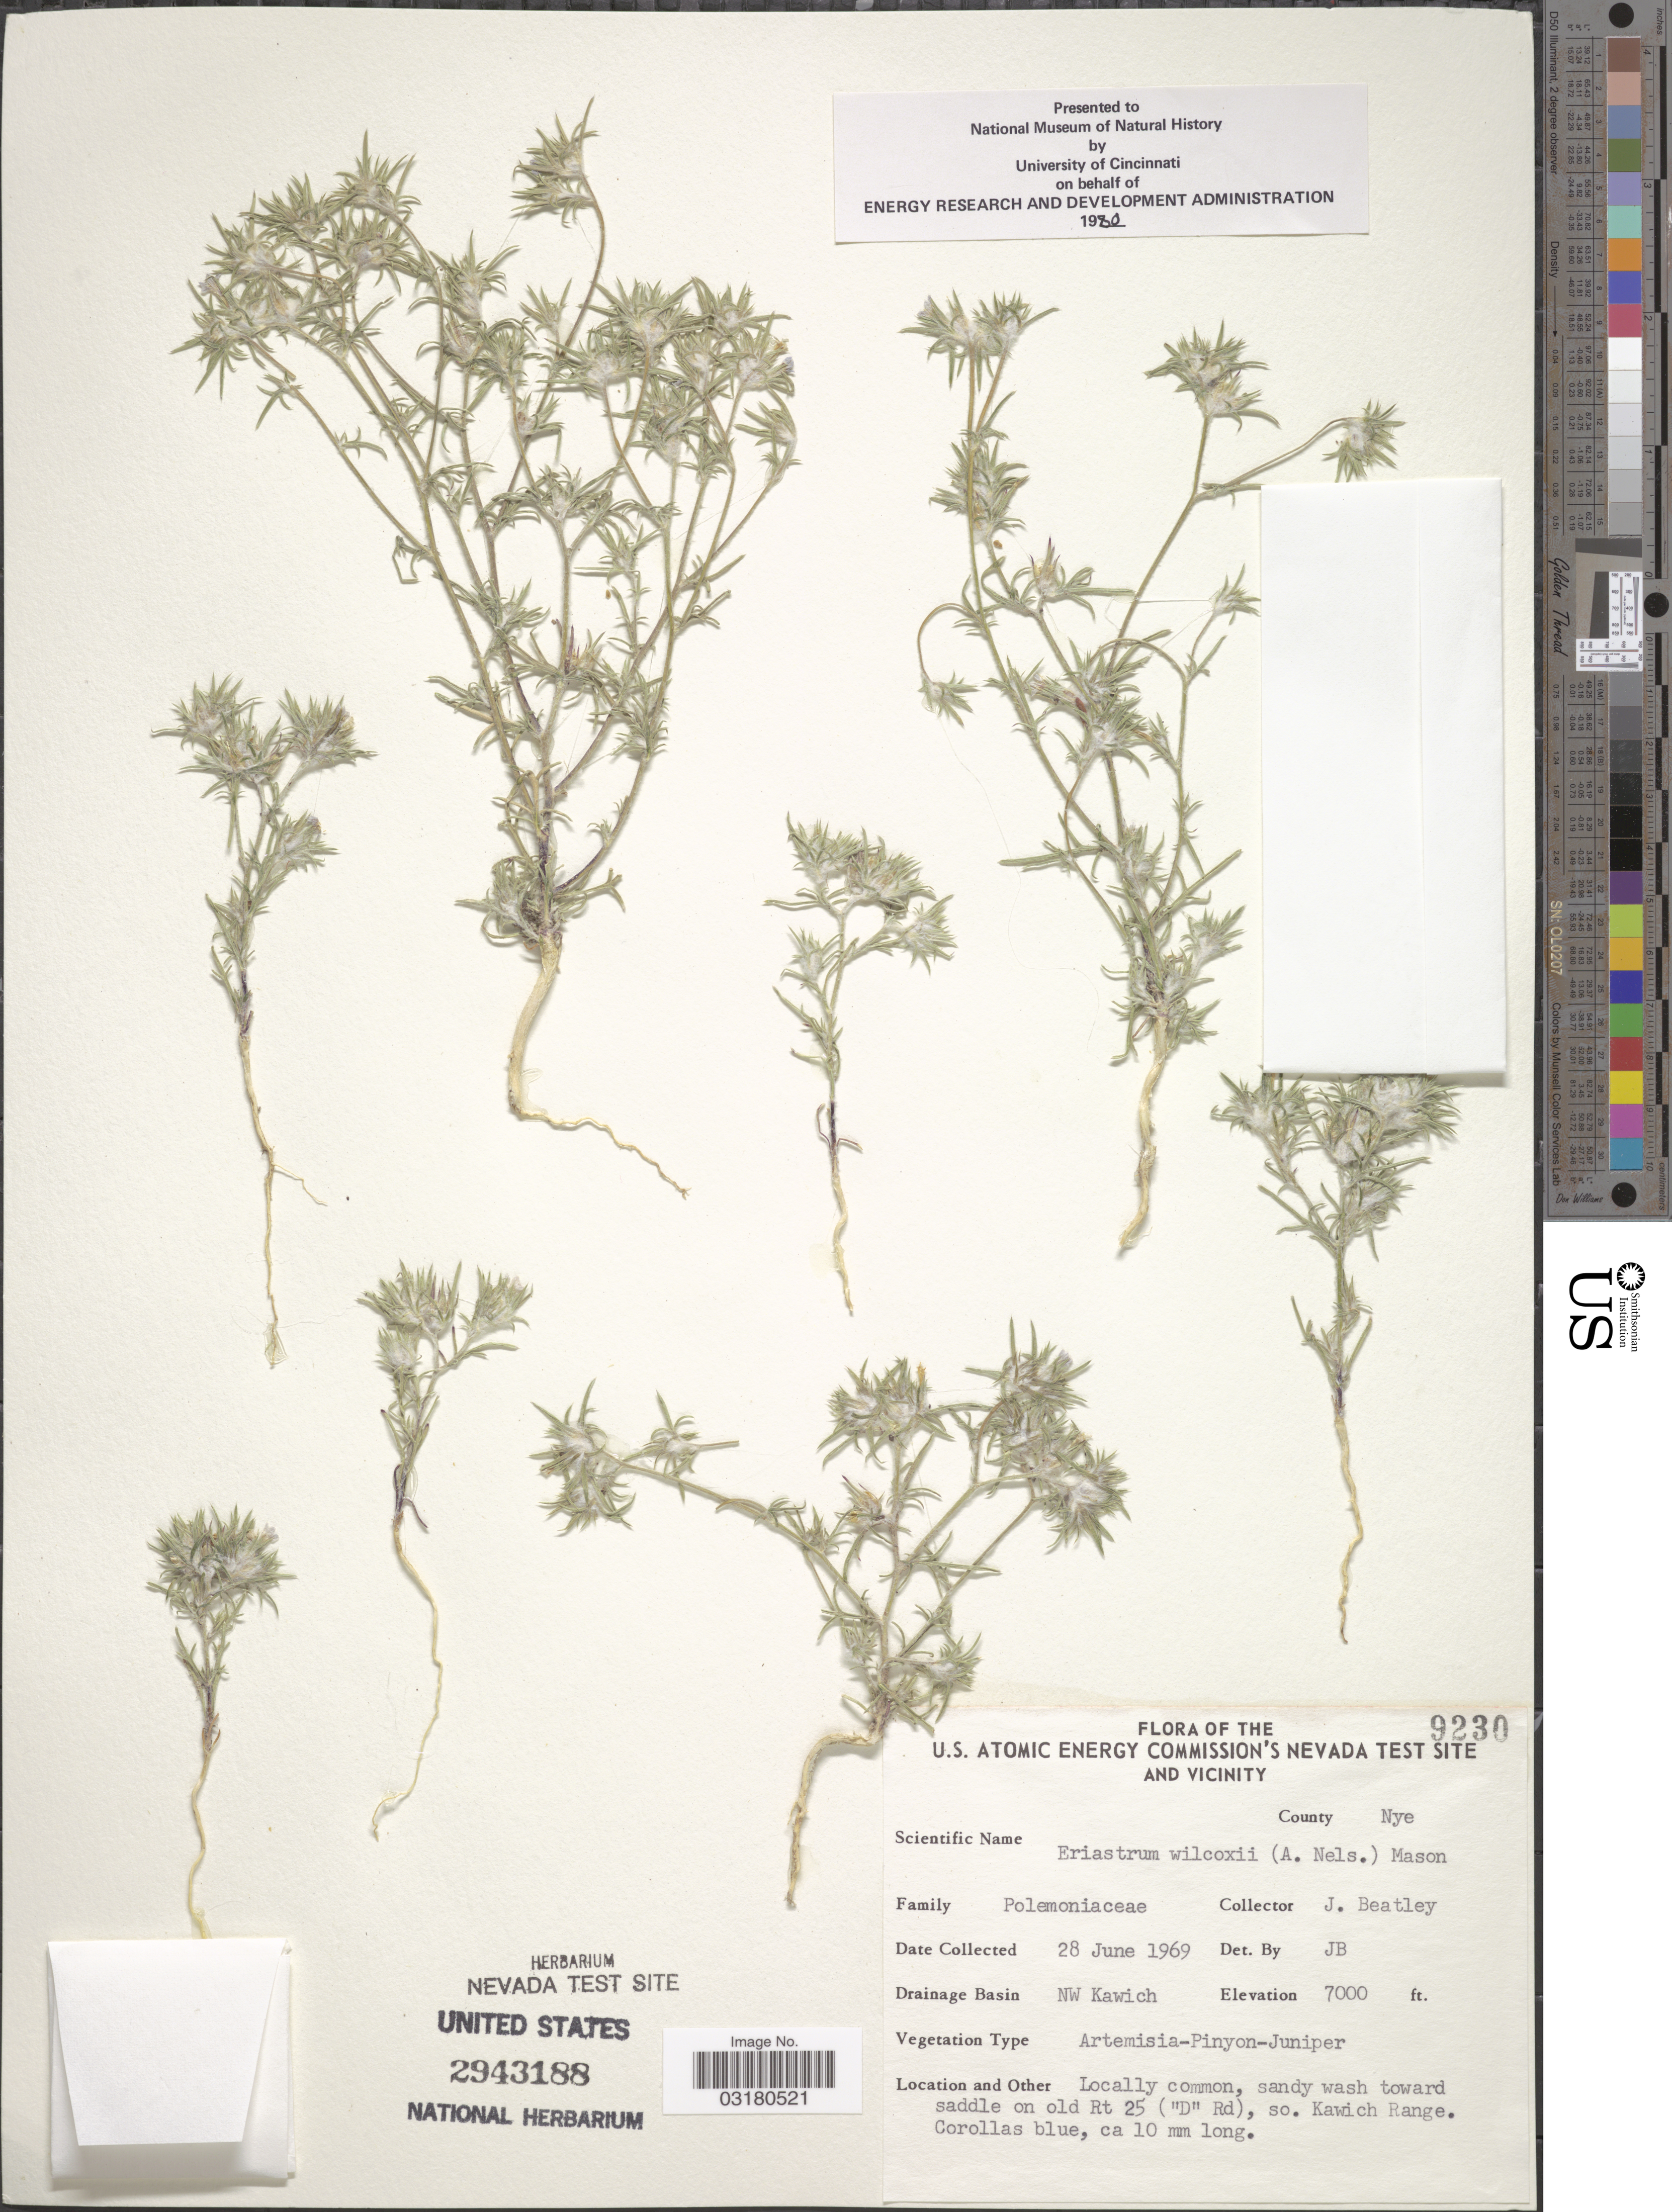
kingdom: Plantae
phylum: Tracheophyta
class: Magnoliopsida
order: Ericales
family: Polemoniaceae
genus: Eriastrum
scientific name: Eriastrum wilcoxii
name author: (A. Nelson) H. Mason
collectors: J. C. Beatley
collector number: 9230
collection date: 1969-06-28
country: United States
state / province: Nevada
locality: U.S. Atomic Energy Commission's Nevada Test Site and Vicinity. County Nye. Drainage Basin NW Kawich. Sandy wash toward saddle on old Rt 25 ("D" Rd), so. Kawich Range.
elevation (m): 2134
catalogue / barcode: US 2943188